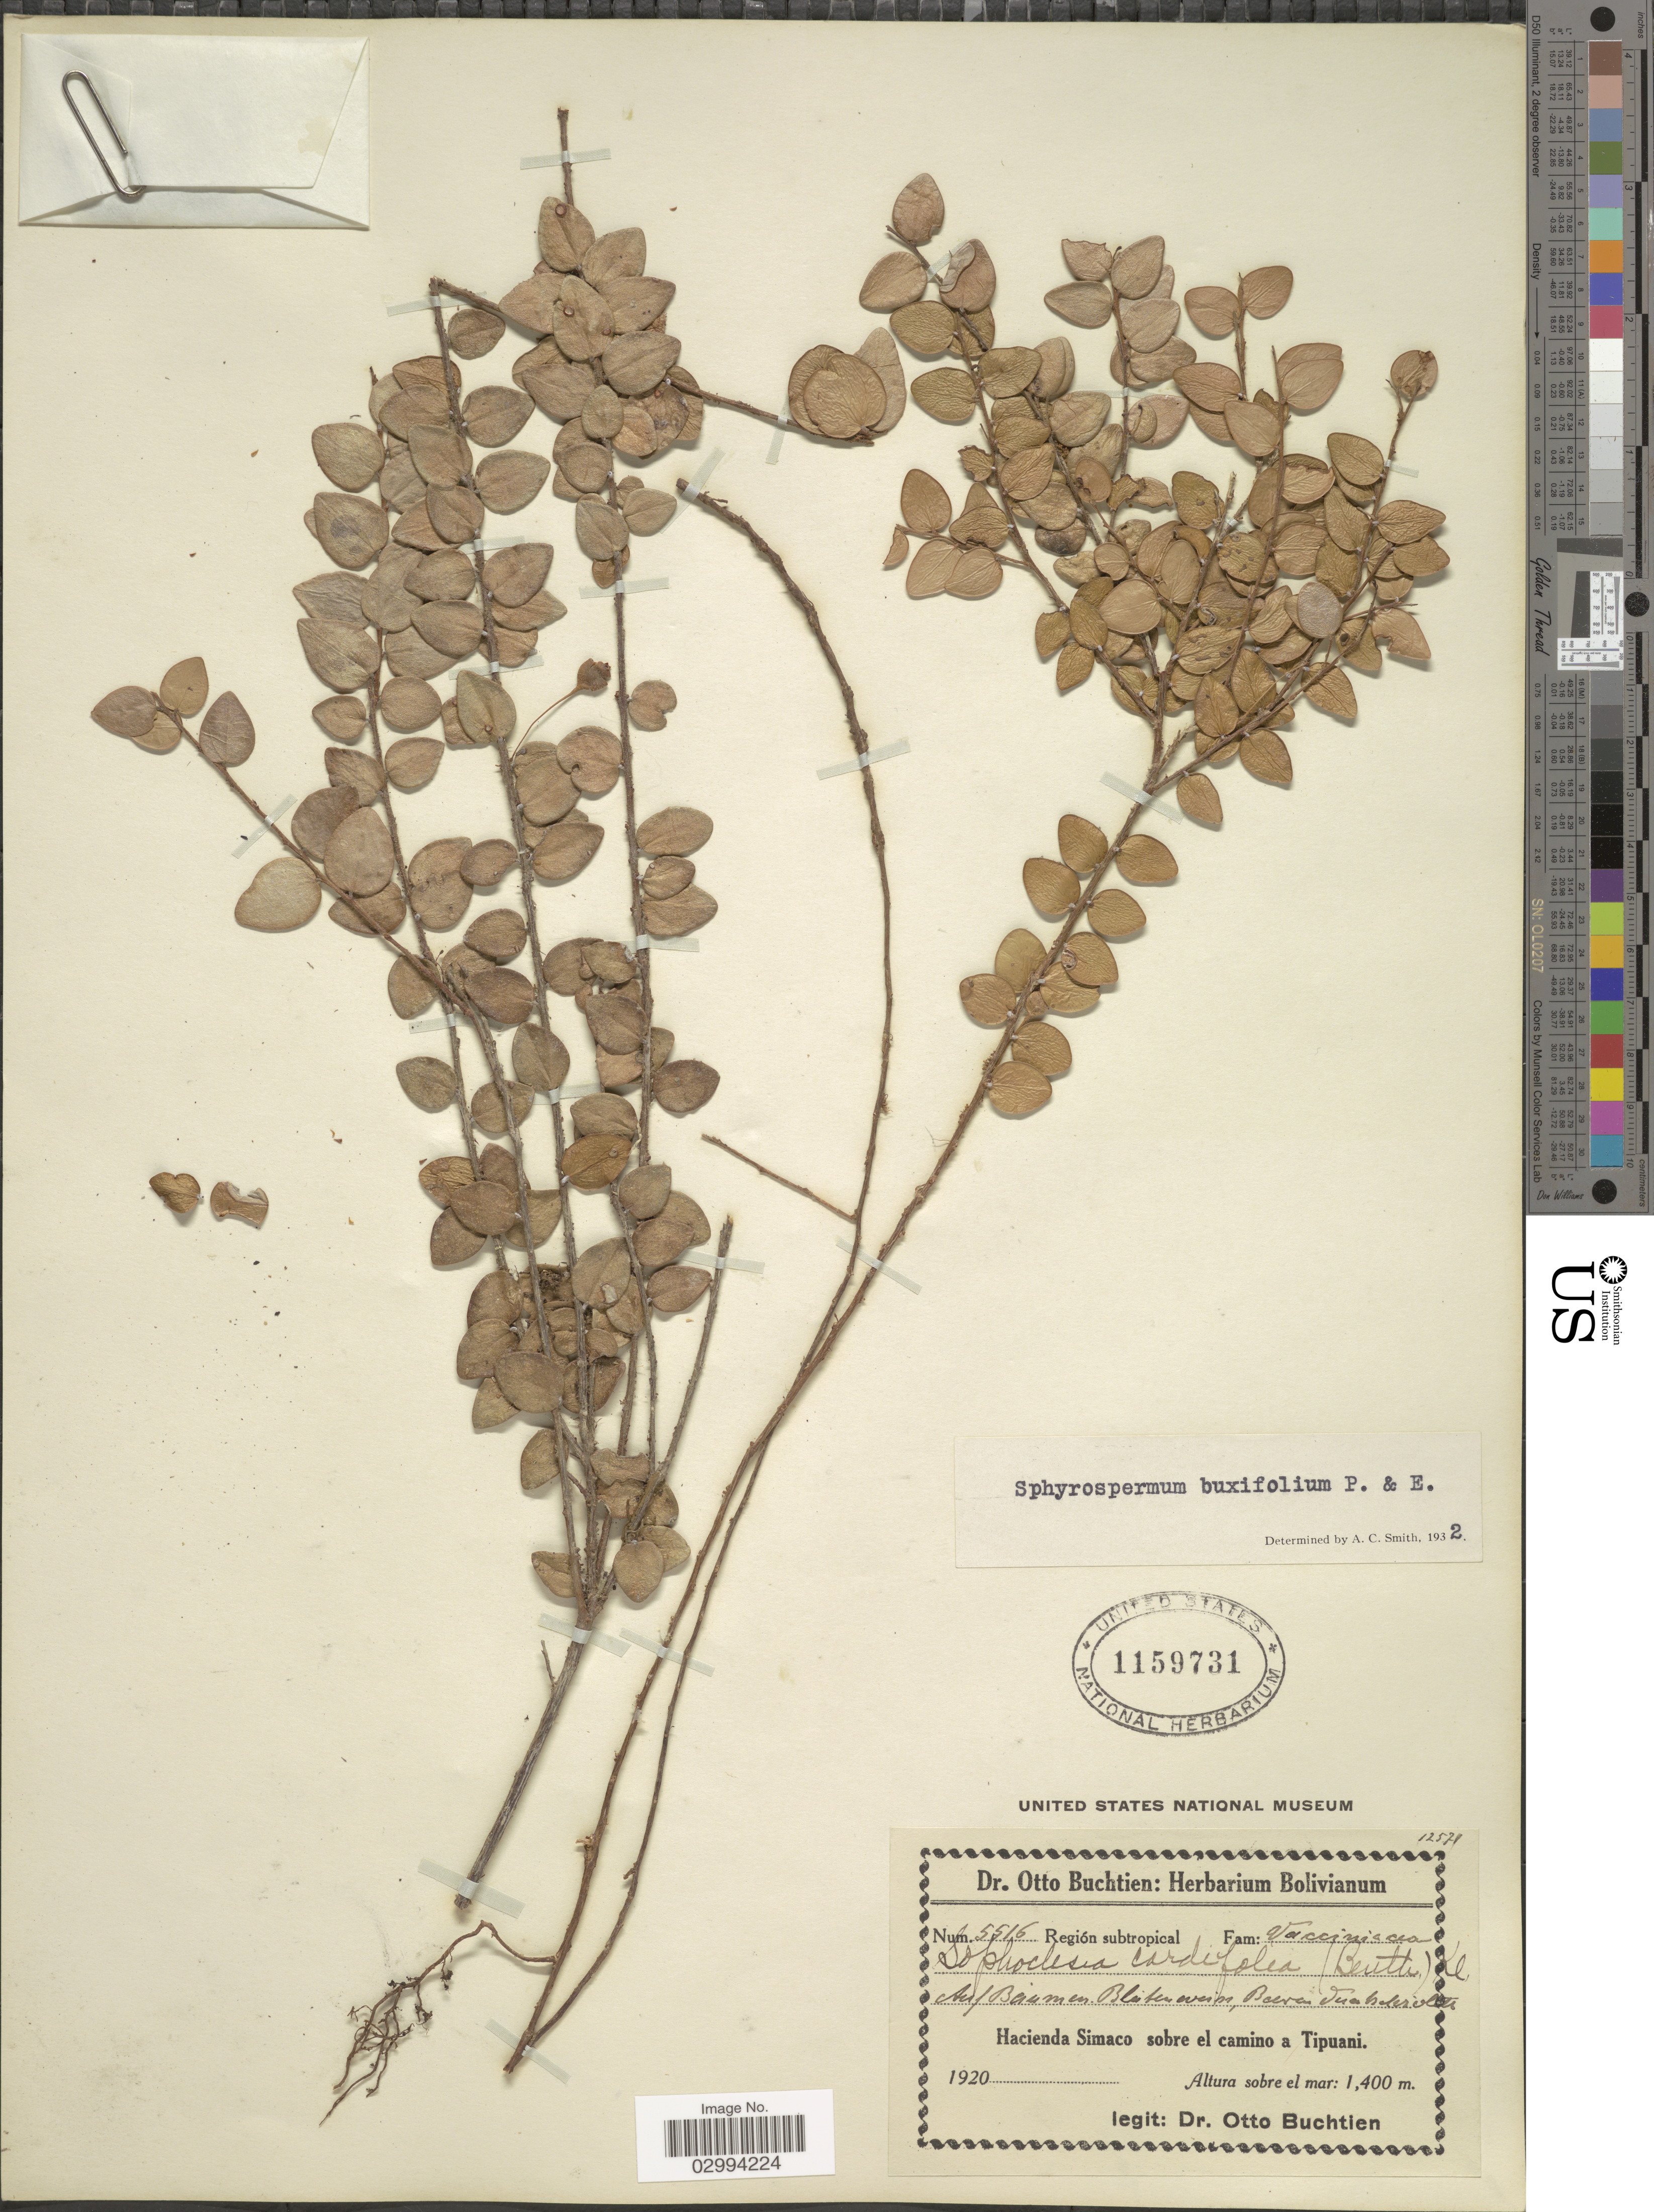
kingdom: Plantae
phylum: Tracheophyta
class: Magnoliopsida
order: Ericales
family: Ericaceae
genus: Sphyrospermum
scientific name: Sphyrospermum buxifolium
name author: Poepp. & Endl.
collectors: O. Buchtien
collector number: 5516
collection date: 1920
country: Bolivia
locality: Hacienda Simaco sobre el camino a Tipuani.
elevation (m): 1400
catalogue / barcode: US 1159731